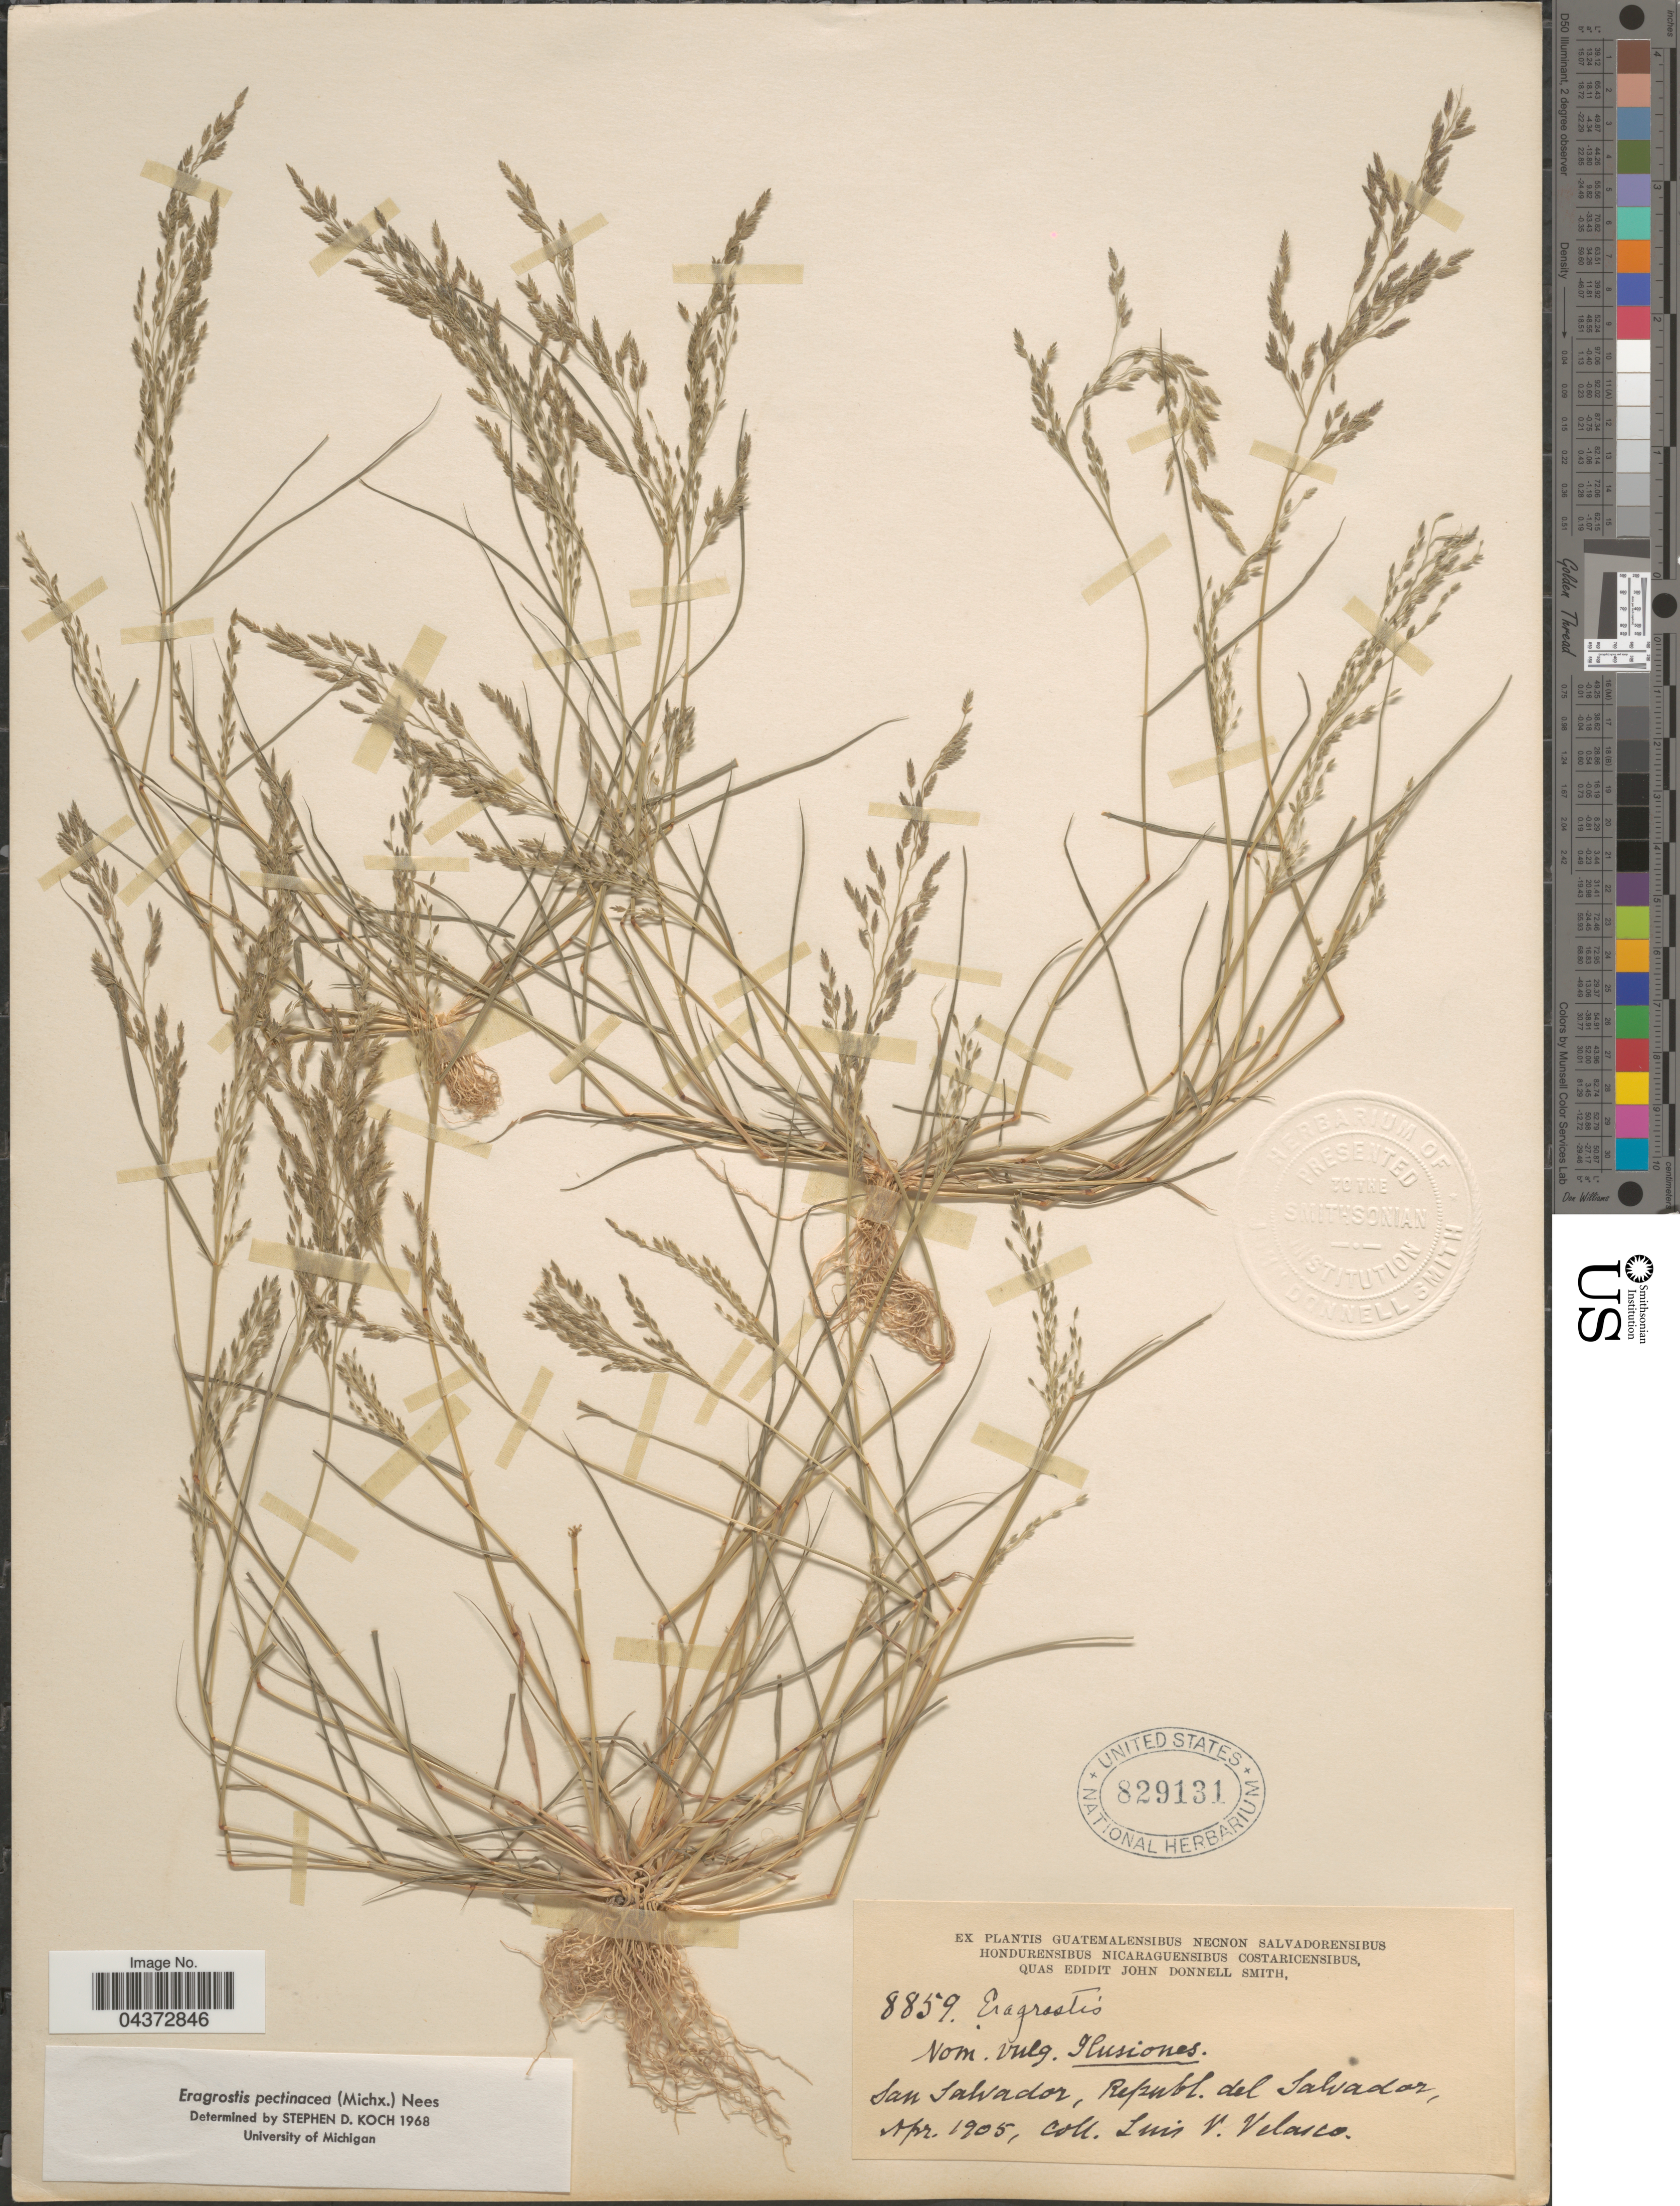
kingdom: Plantae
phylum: Tracheophyta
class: Liliopsida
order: Poales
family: Poaceae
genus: Eragrostis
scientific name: Eragrostis pectinacea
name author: (Michx.) Nees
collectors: L. Velasco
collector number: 8859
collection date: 1905-04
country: El Salvador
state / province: San Salvador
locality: Republ. del Salvador.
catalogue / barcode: US 829131